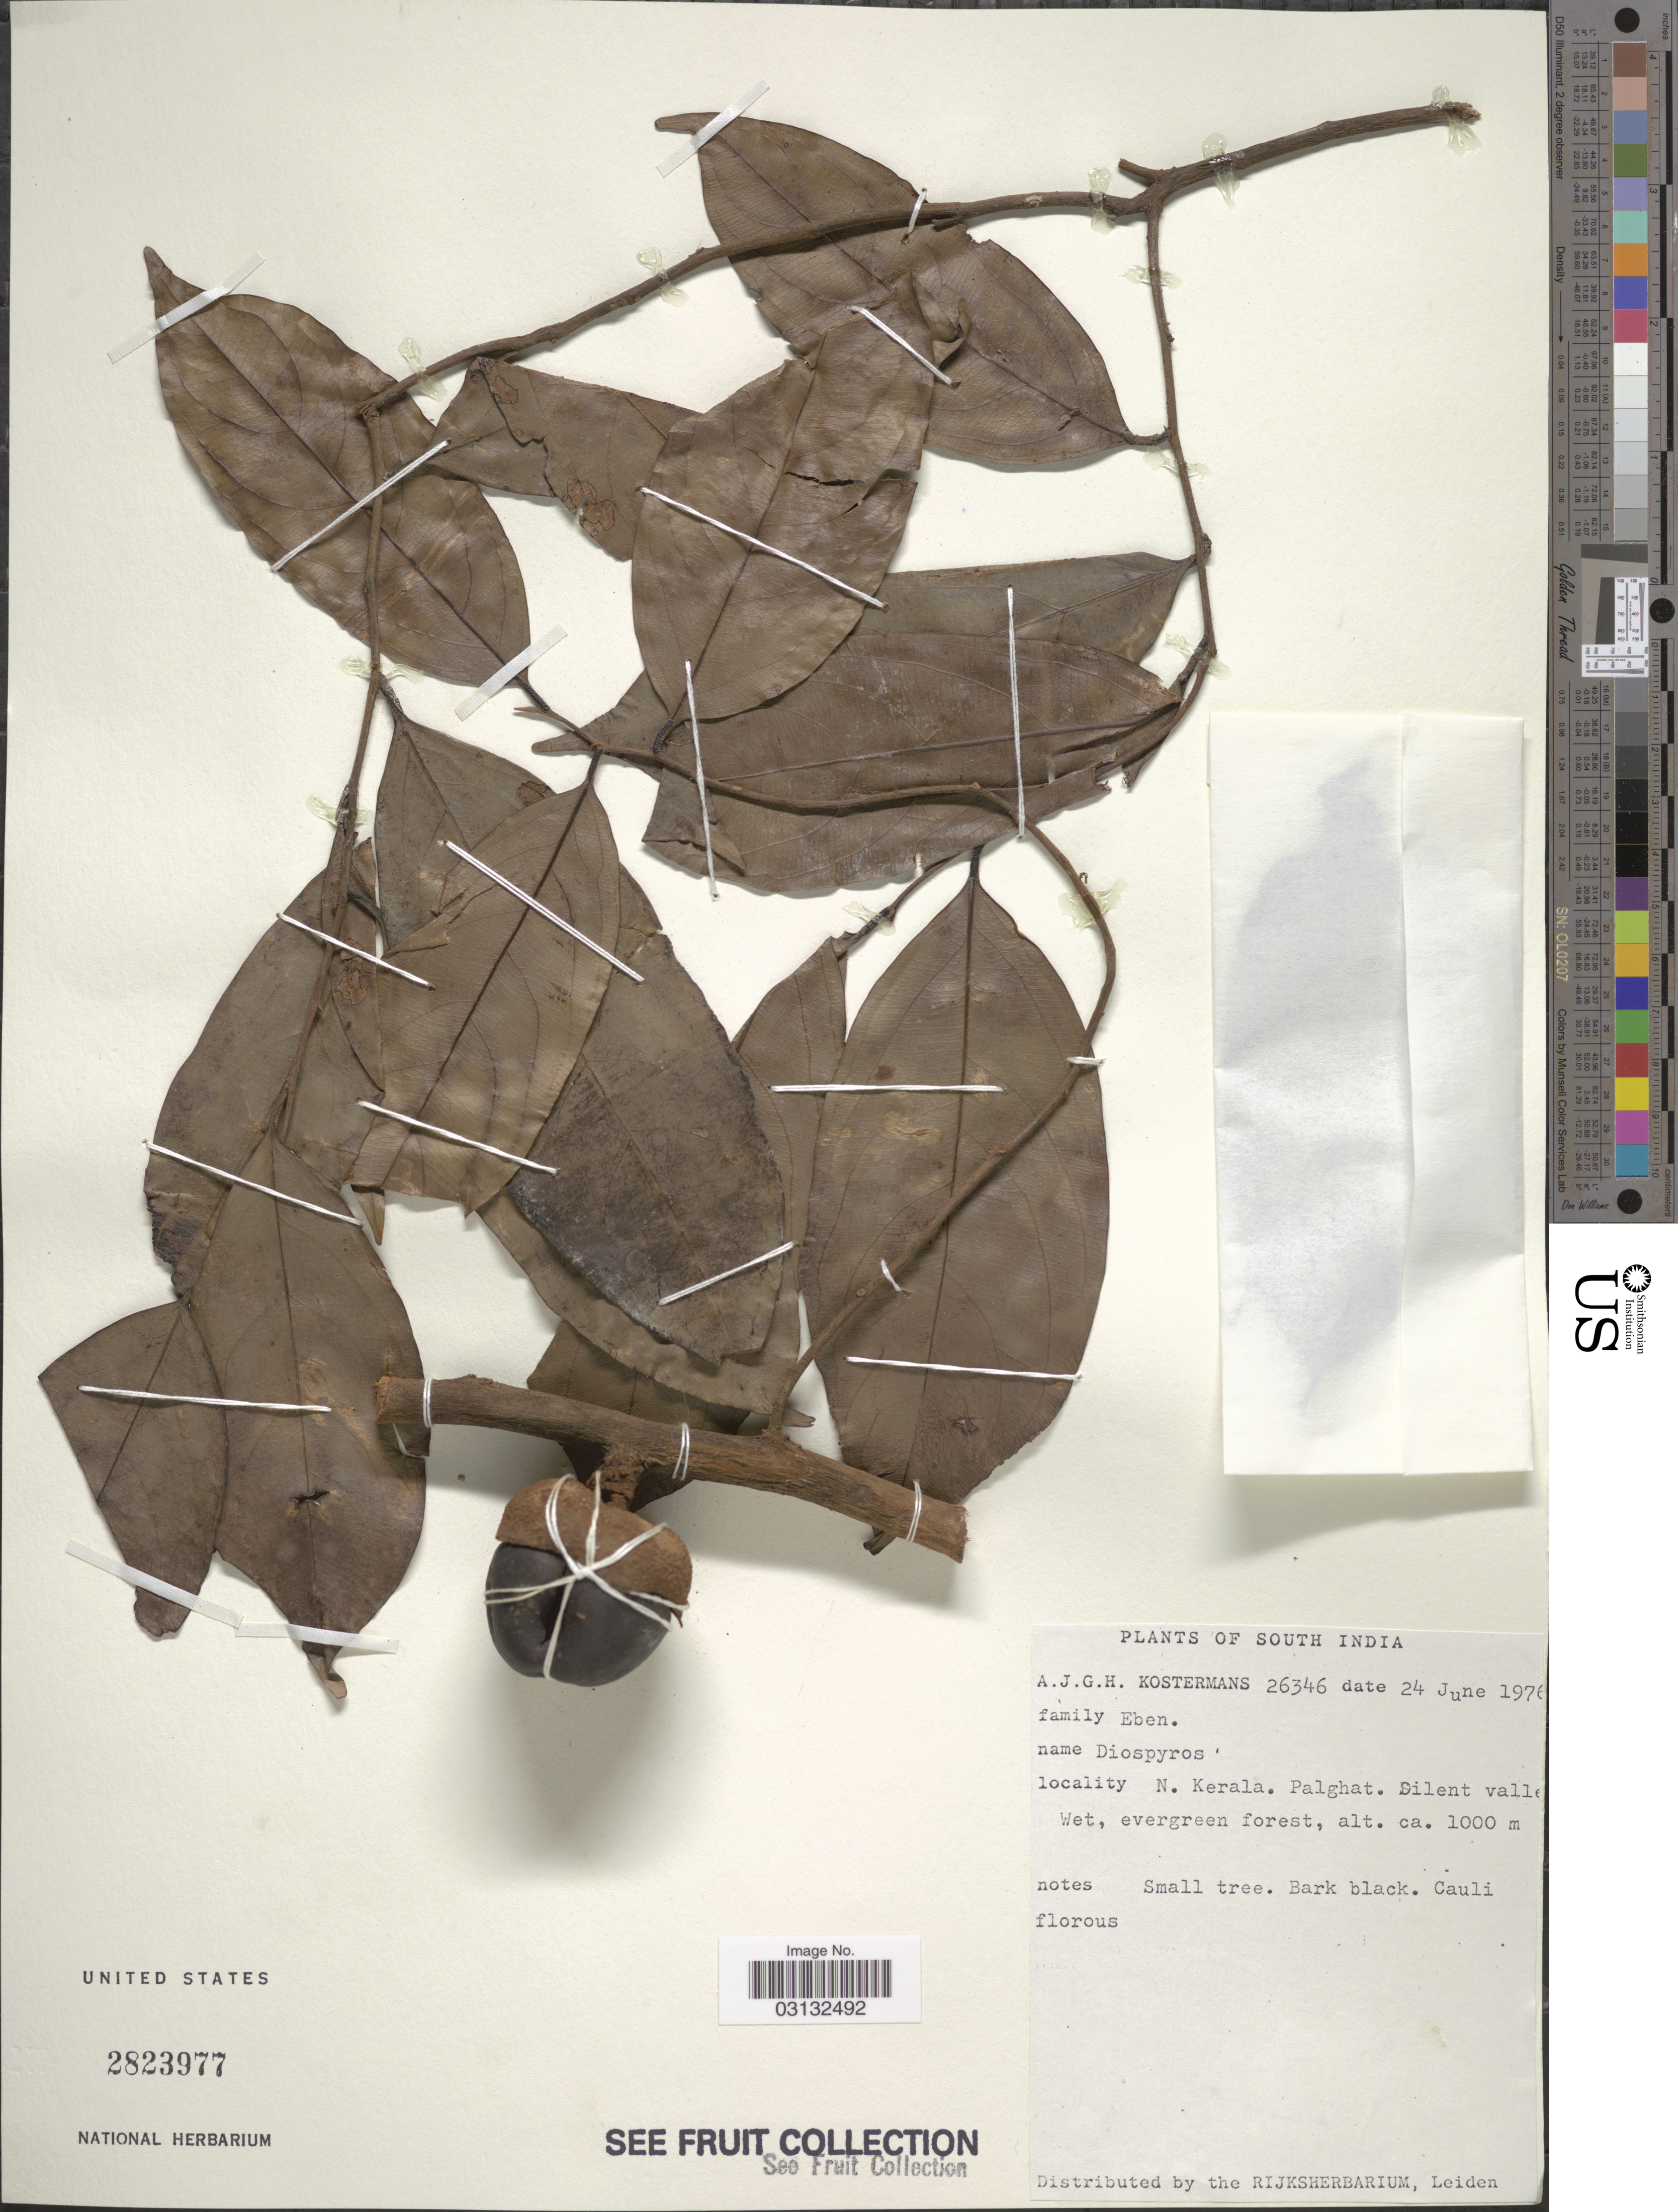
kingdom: Plantae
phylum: Tracheophyta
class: Magnoliopsida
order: Ericales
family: Ebenaceae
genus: Diospyros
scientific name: Diospyros sp.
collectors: A. J. G. Kostermans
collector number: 26346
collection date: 1976-06-24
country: India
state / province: Kerala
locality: South India. N. Kerala. Palghat. Dilent valley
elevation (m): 1000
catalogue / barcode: US 2823977